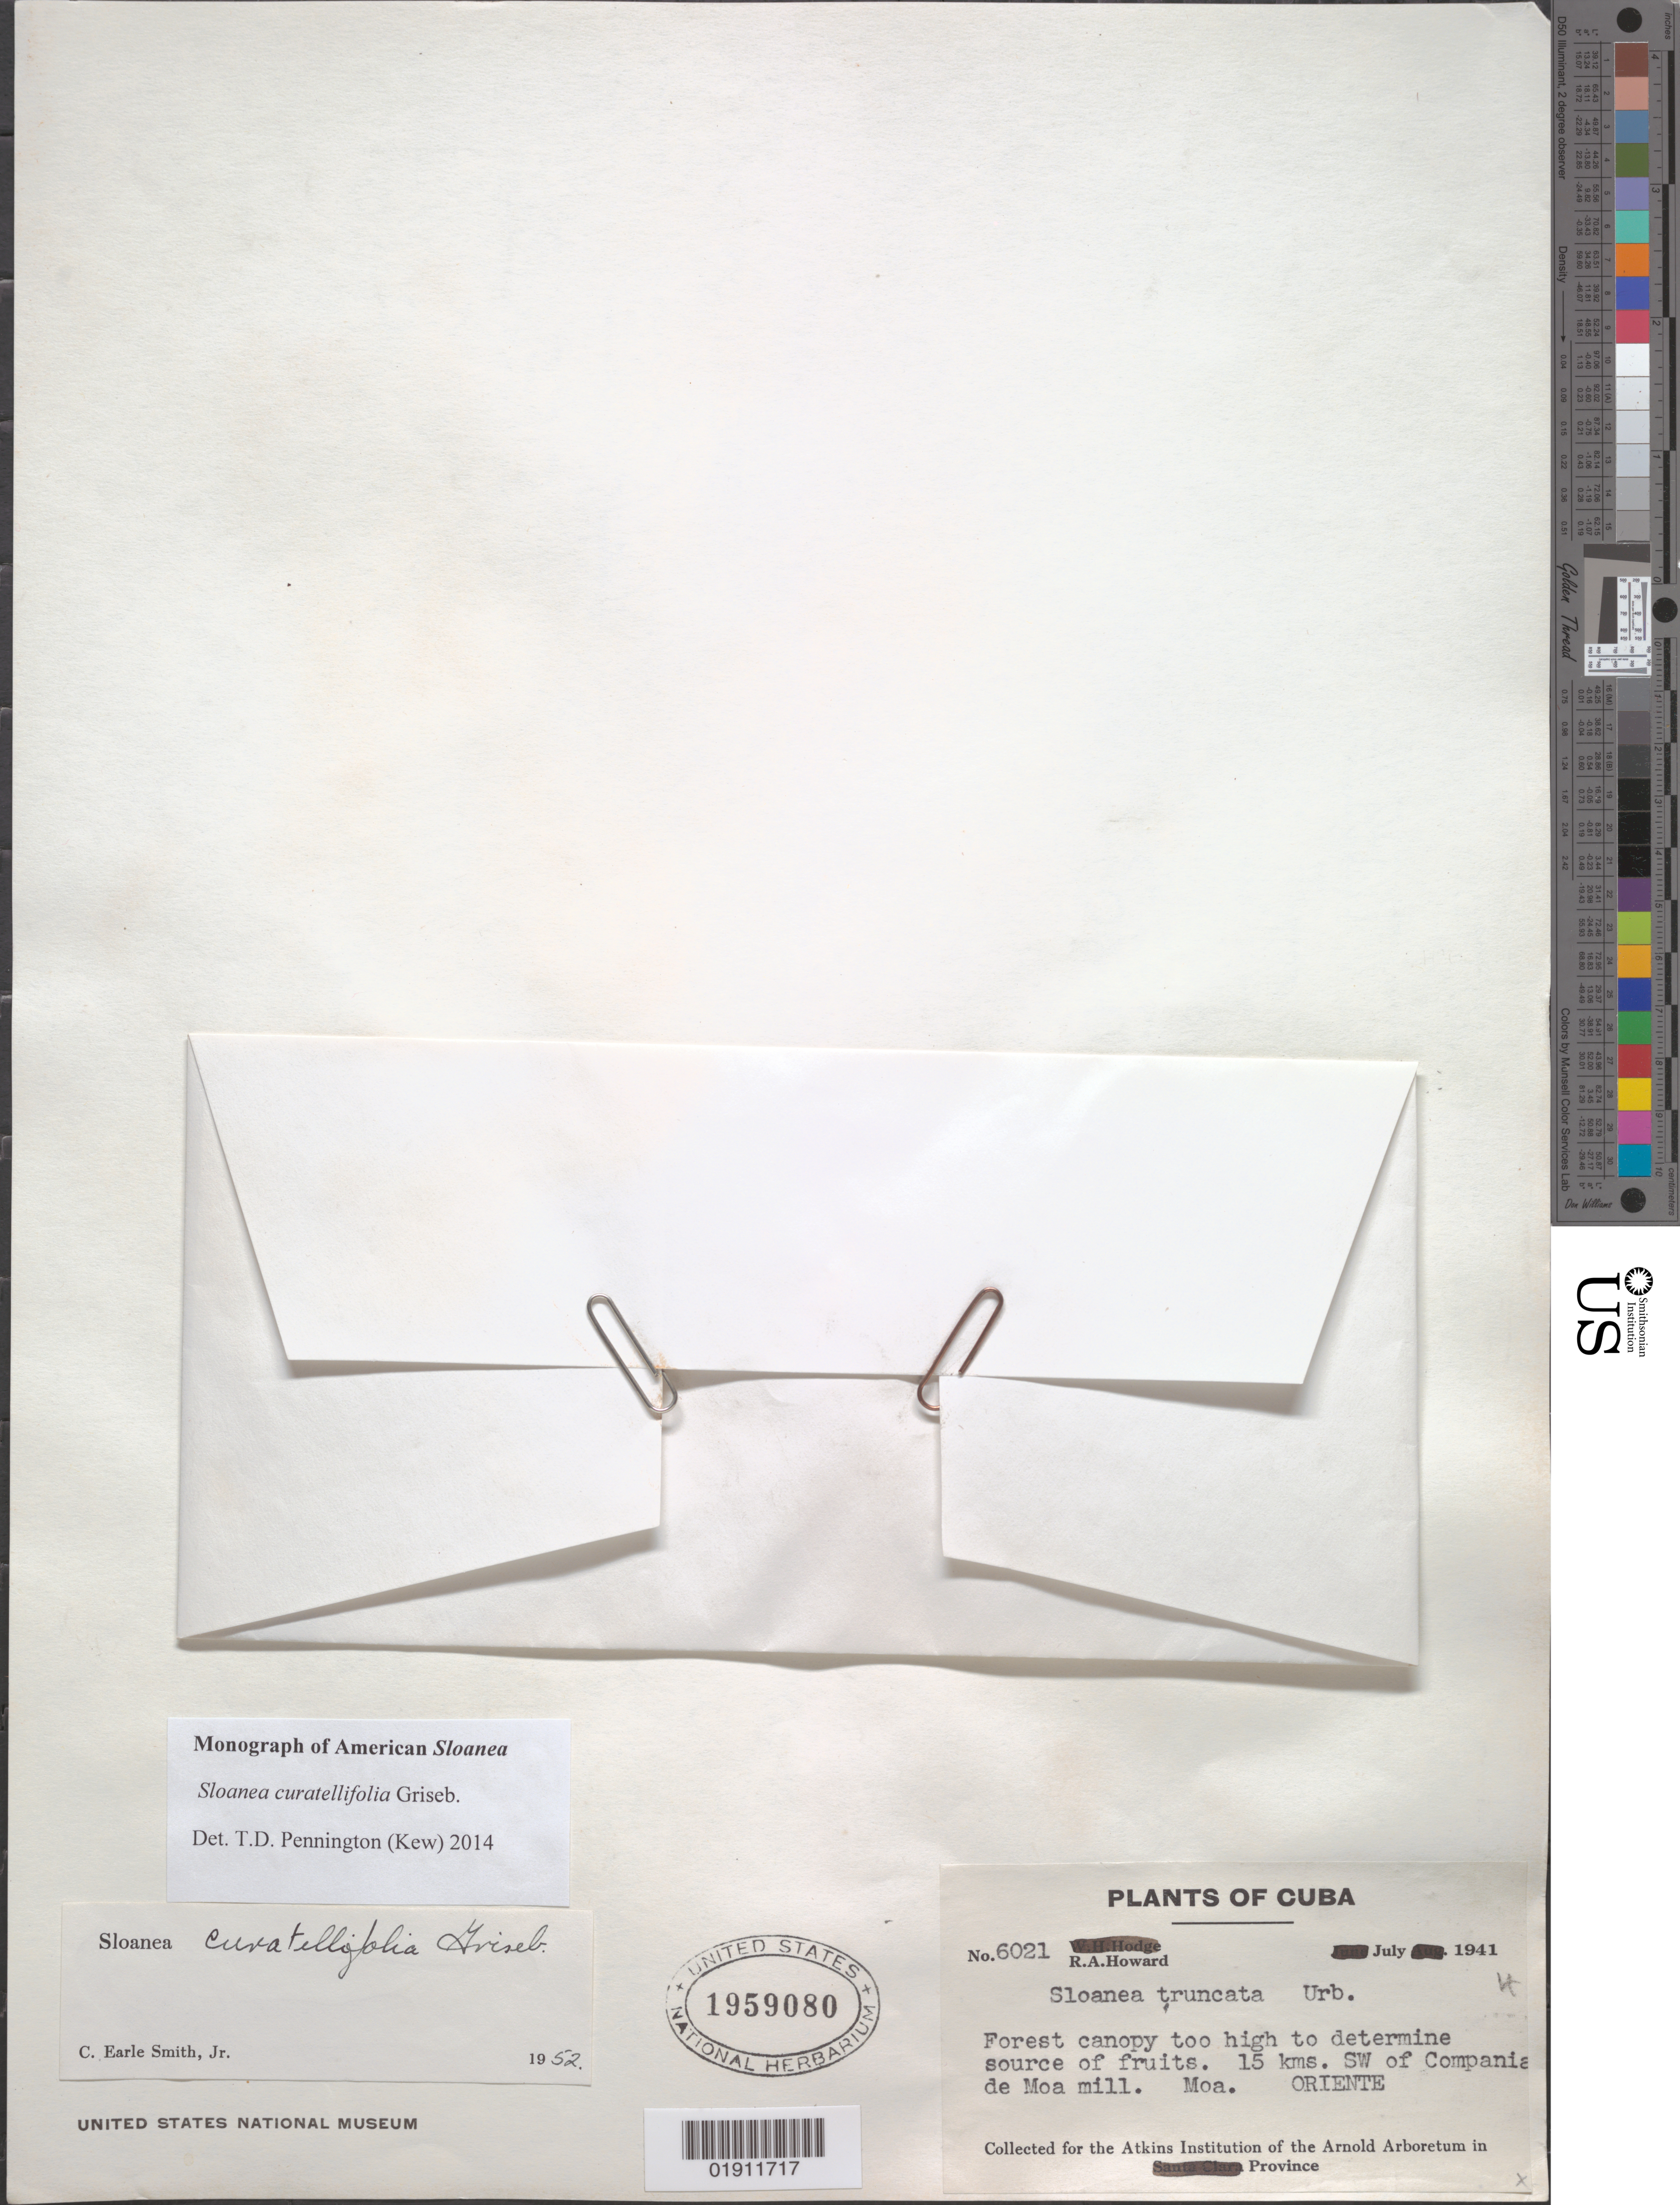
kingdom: Plantae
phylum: Tracheophyta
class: Magnoliopsida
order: Oxalidales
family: Elaeocarpaceae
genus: Sloanea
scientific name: Sloanea curatellifolia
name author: Griseb.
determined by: Pennington, T. D., (K)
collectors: R. A. Howard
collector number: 6021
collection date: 1941-07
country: Cuba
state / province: Holguín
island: Cuba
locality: Oriente [Holguín]. Moa. 15 km SW of Compania de Moa mill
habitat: Forest canopy too high to determine source of fruits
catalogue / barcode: US 1959080